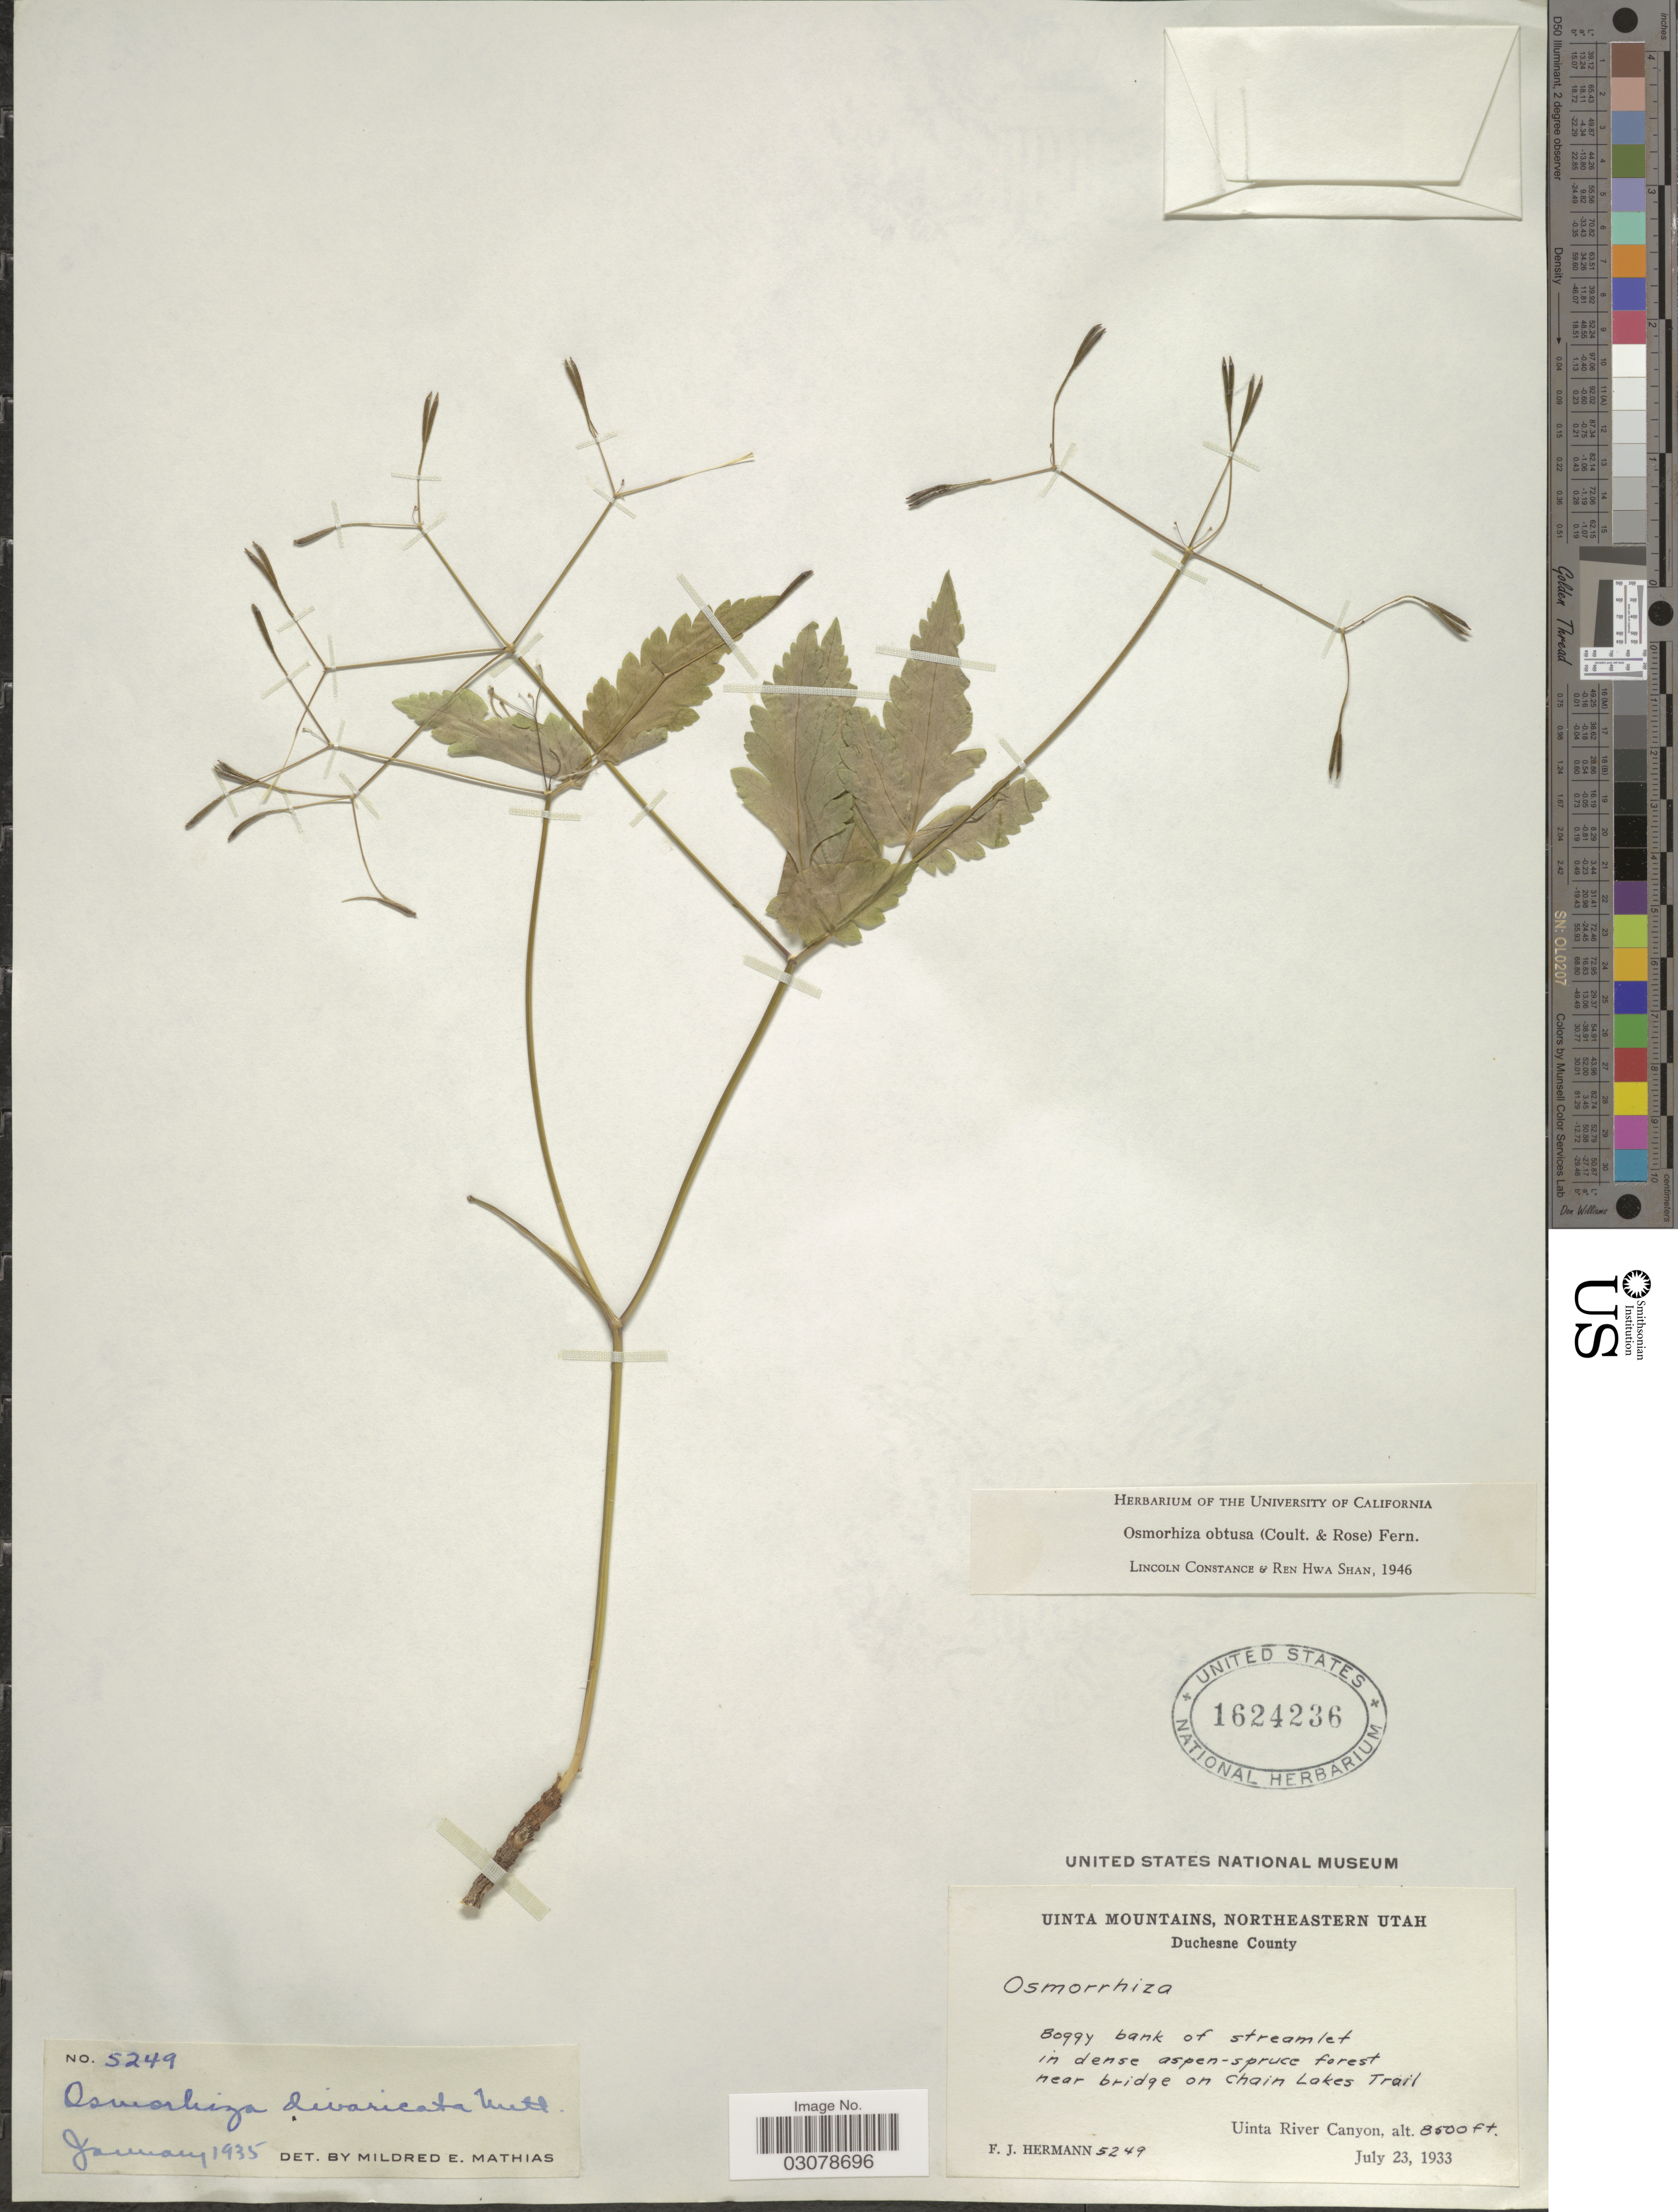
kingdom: Plantae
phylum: Tracheophyta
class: Magnoliopsida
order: Apiales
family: Apiaceae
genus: Osmorhiza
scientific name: Osmorhiza obtusa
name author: (J.M. Coult. & Rose) Fernald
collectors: F. J. Hermann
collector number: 5249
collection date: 1933-07-23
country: United States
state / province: Utah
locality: Uinta Mountains, Northeastern Utah, Duchesne County, forest near bridge on Chain Lakes Trail, Uinta River Canyon.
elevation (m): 2591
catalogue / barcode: US 1624236